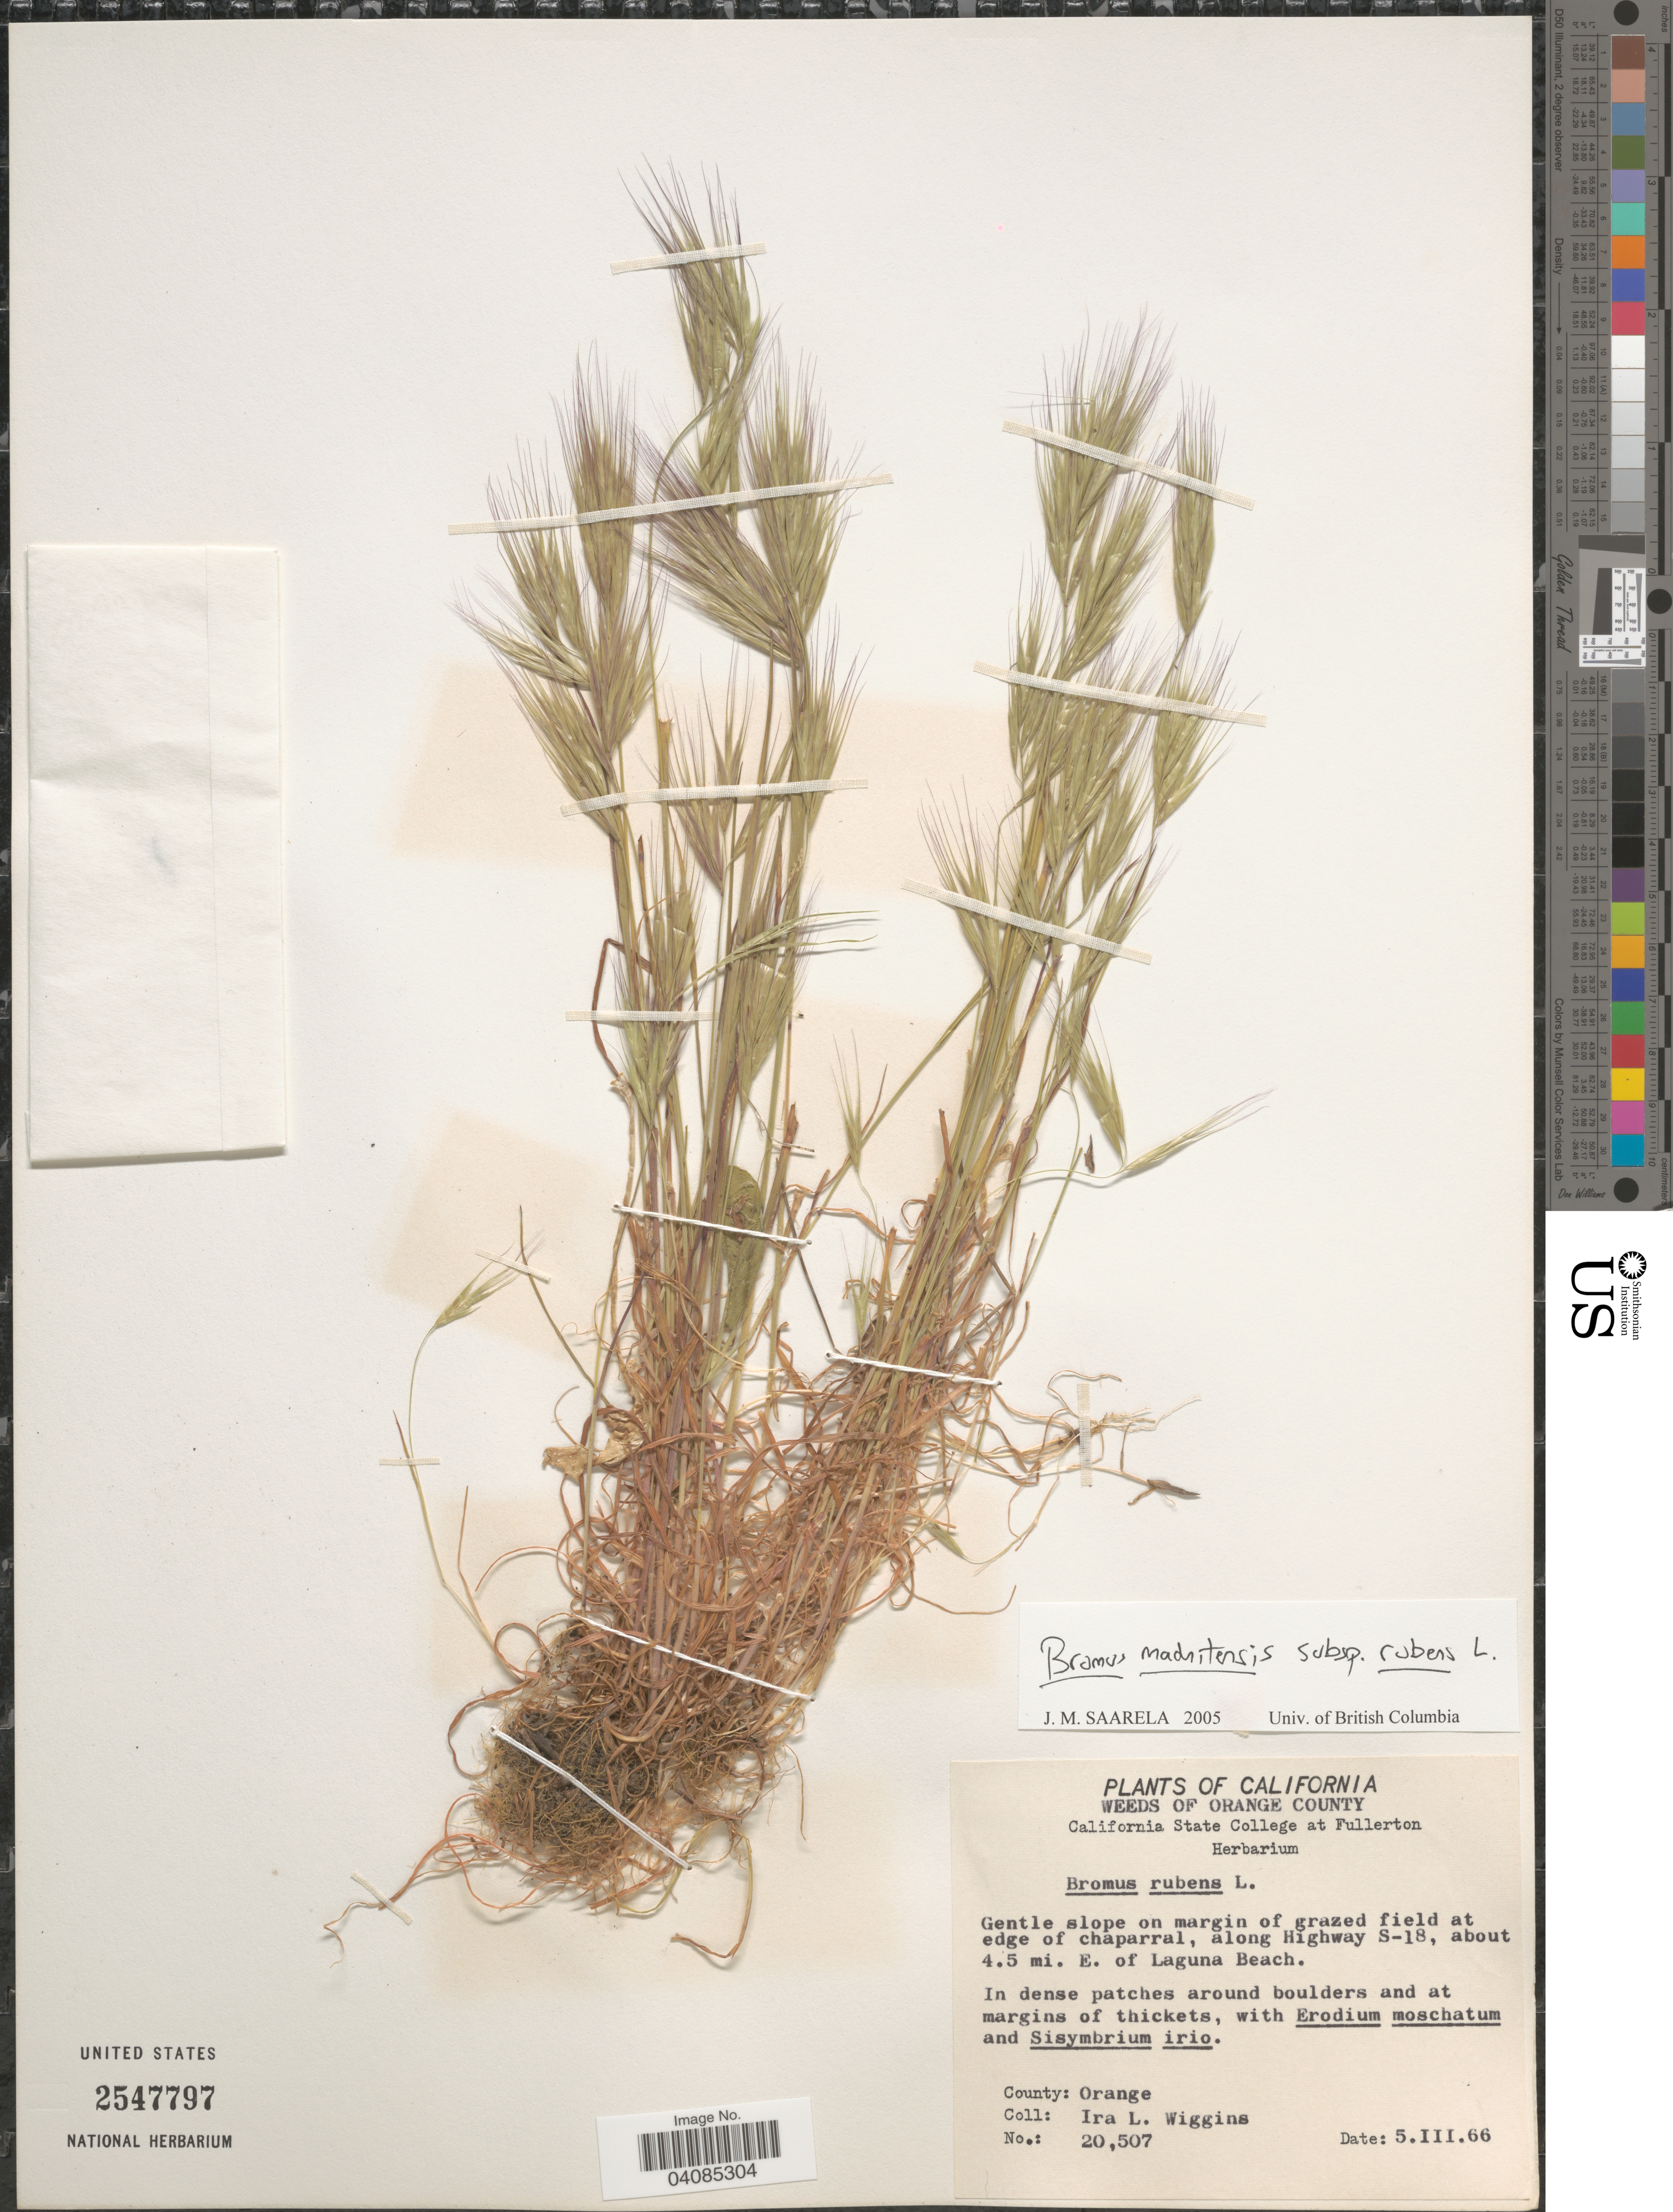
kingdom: Plantae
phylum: Tracheophyta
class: Liliopsida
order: Poales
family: Poaceae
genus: Bromus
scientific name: Bromus rubens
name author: L.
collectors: I. L. Wiggins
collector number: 20507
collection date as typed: Transcribed d/m/y: 5/3/66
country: United States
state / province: California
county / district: Orange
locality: Gentle slope on margin of grazed field at edge of chaparral, along Highway S-18, about 4.5 mi. E. of Laguna Beach. In dens patches around boulders and at margins of thickets. County: Orange.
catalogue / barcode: US 2547797